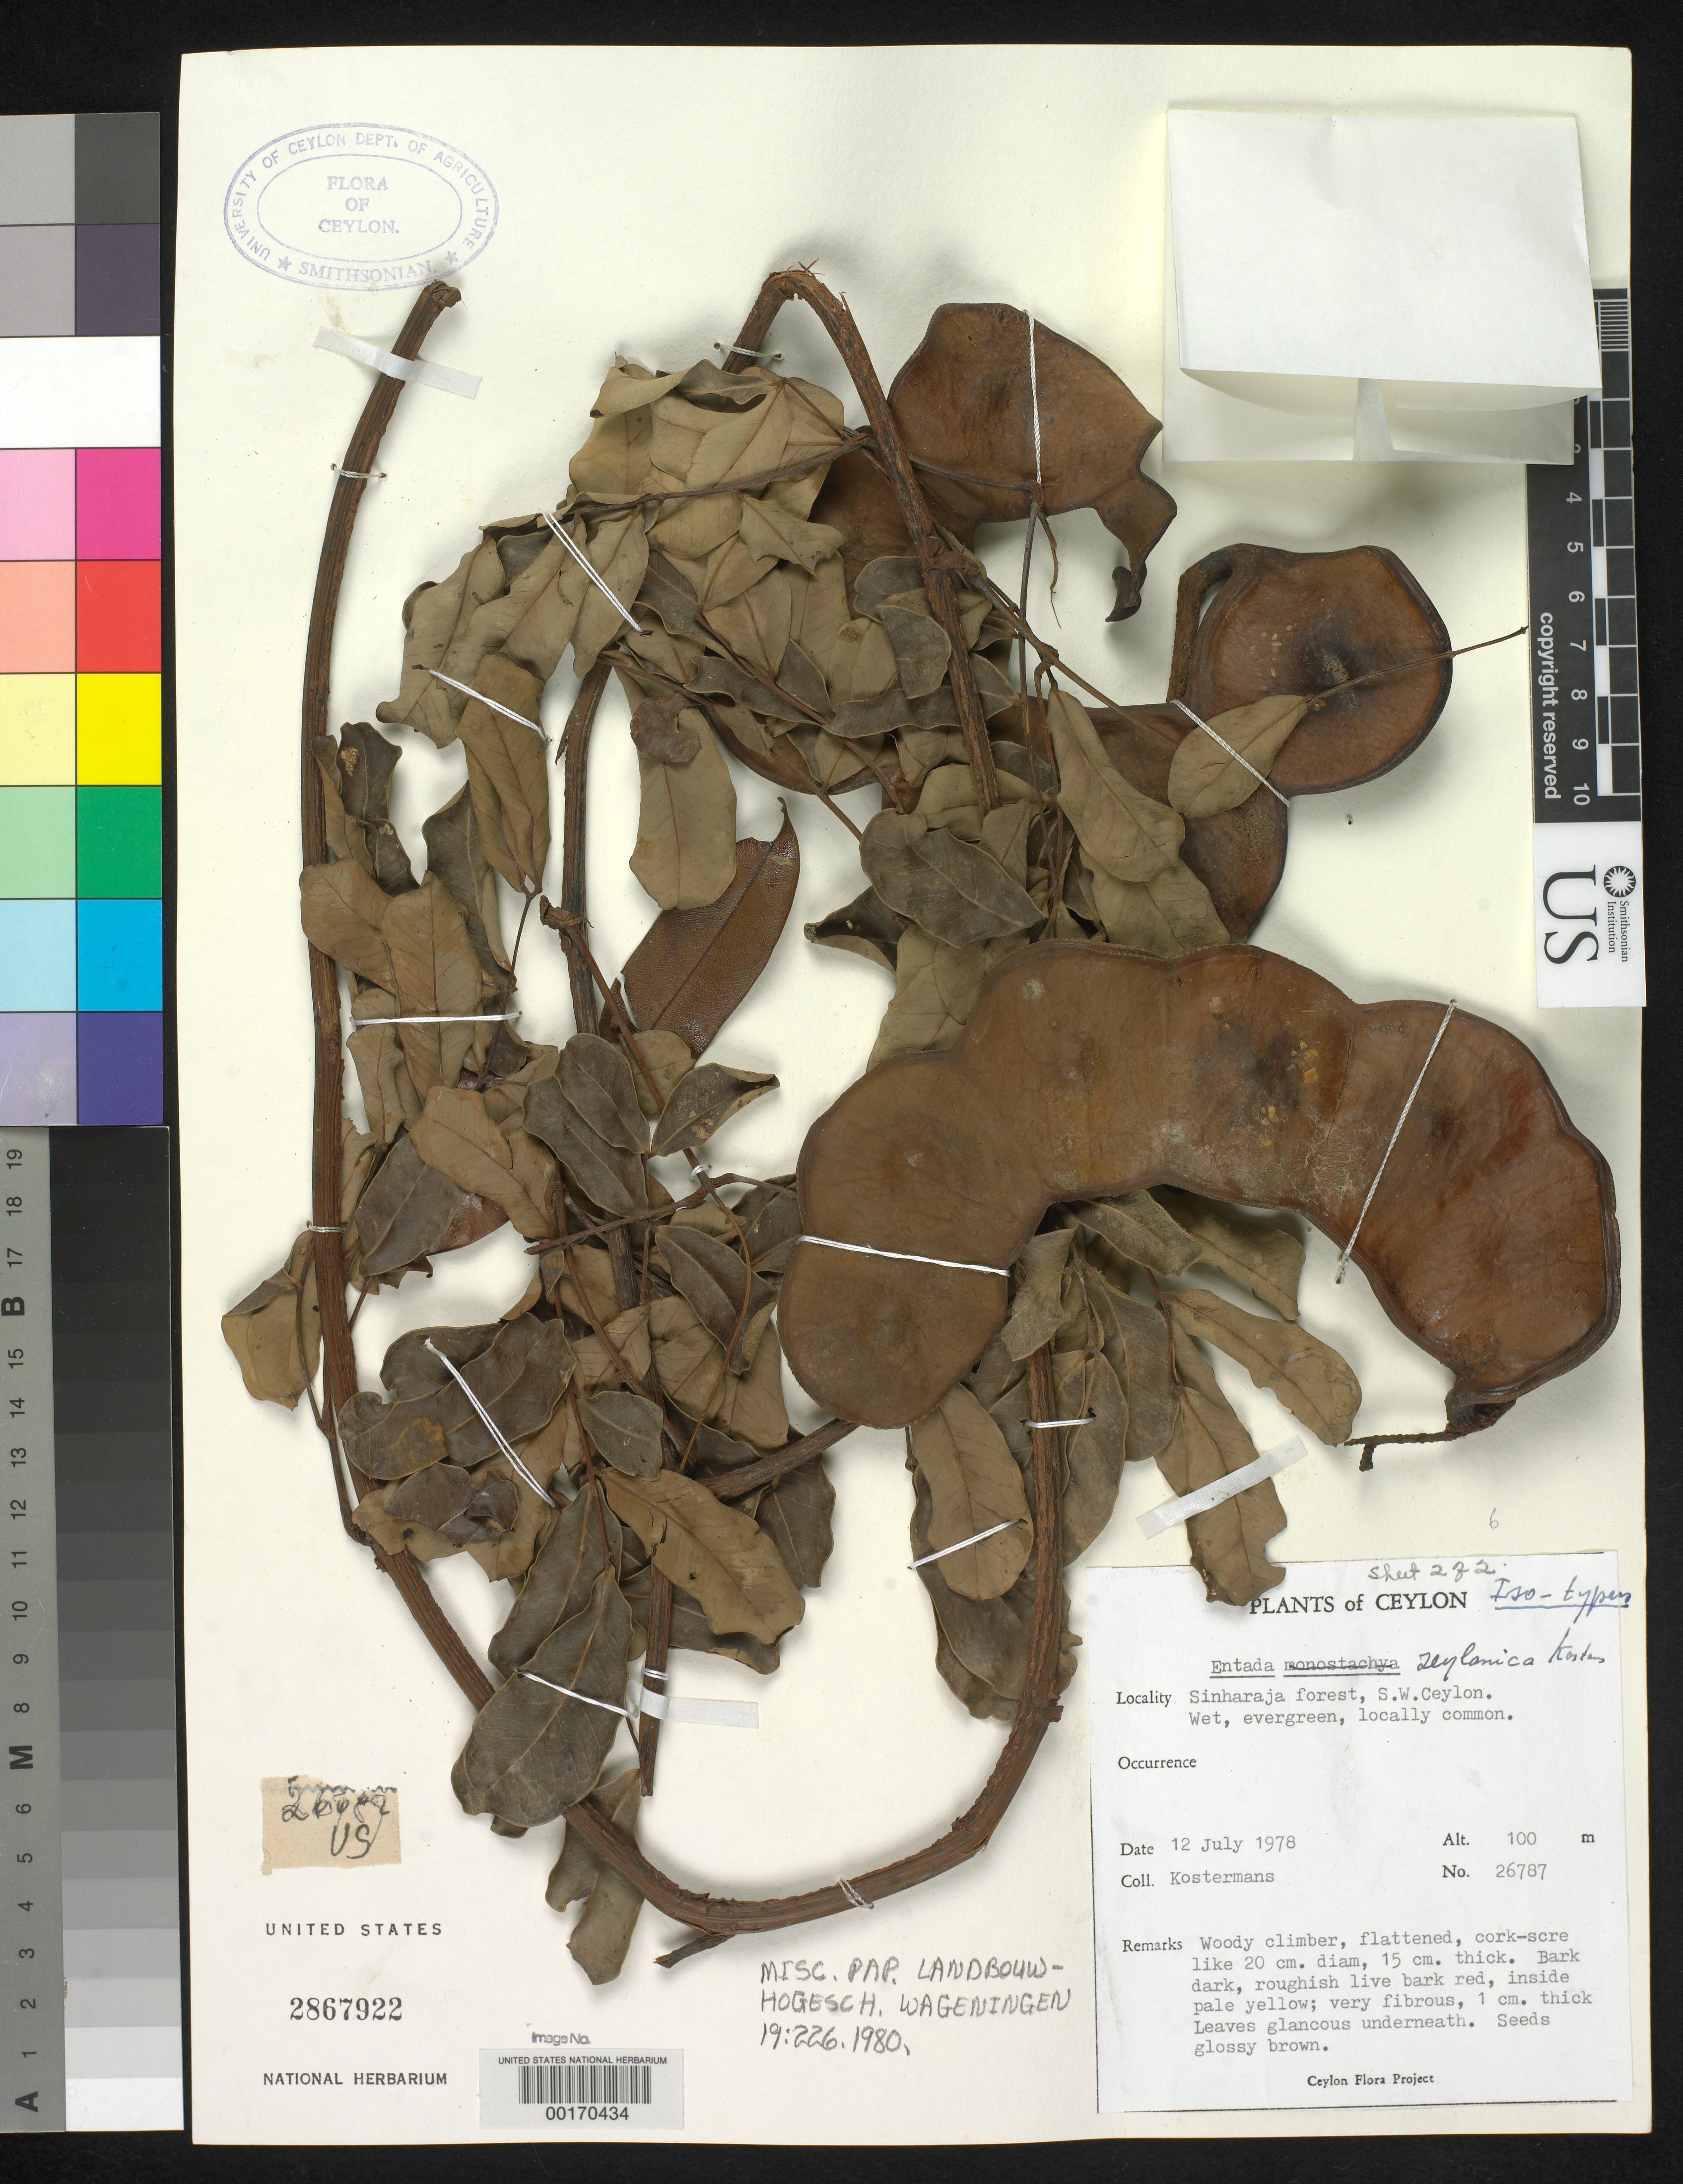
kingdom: Plantae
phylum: Tracheophyta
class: Magnoliopsida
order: Fabales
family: Fabaceae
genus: Entada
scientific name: Entada zeylanica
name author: Kosterm.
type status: Isotype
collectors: A. J. G. Kostermans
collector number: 26787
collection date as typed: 12 Jul 1978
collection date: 1978-07-12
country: Sri Lanka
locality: Sinharaja forest, SW Ceylon.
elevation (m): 150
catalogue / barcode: US 2867922